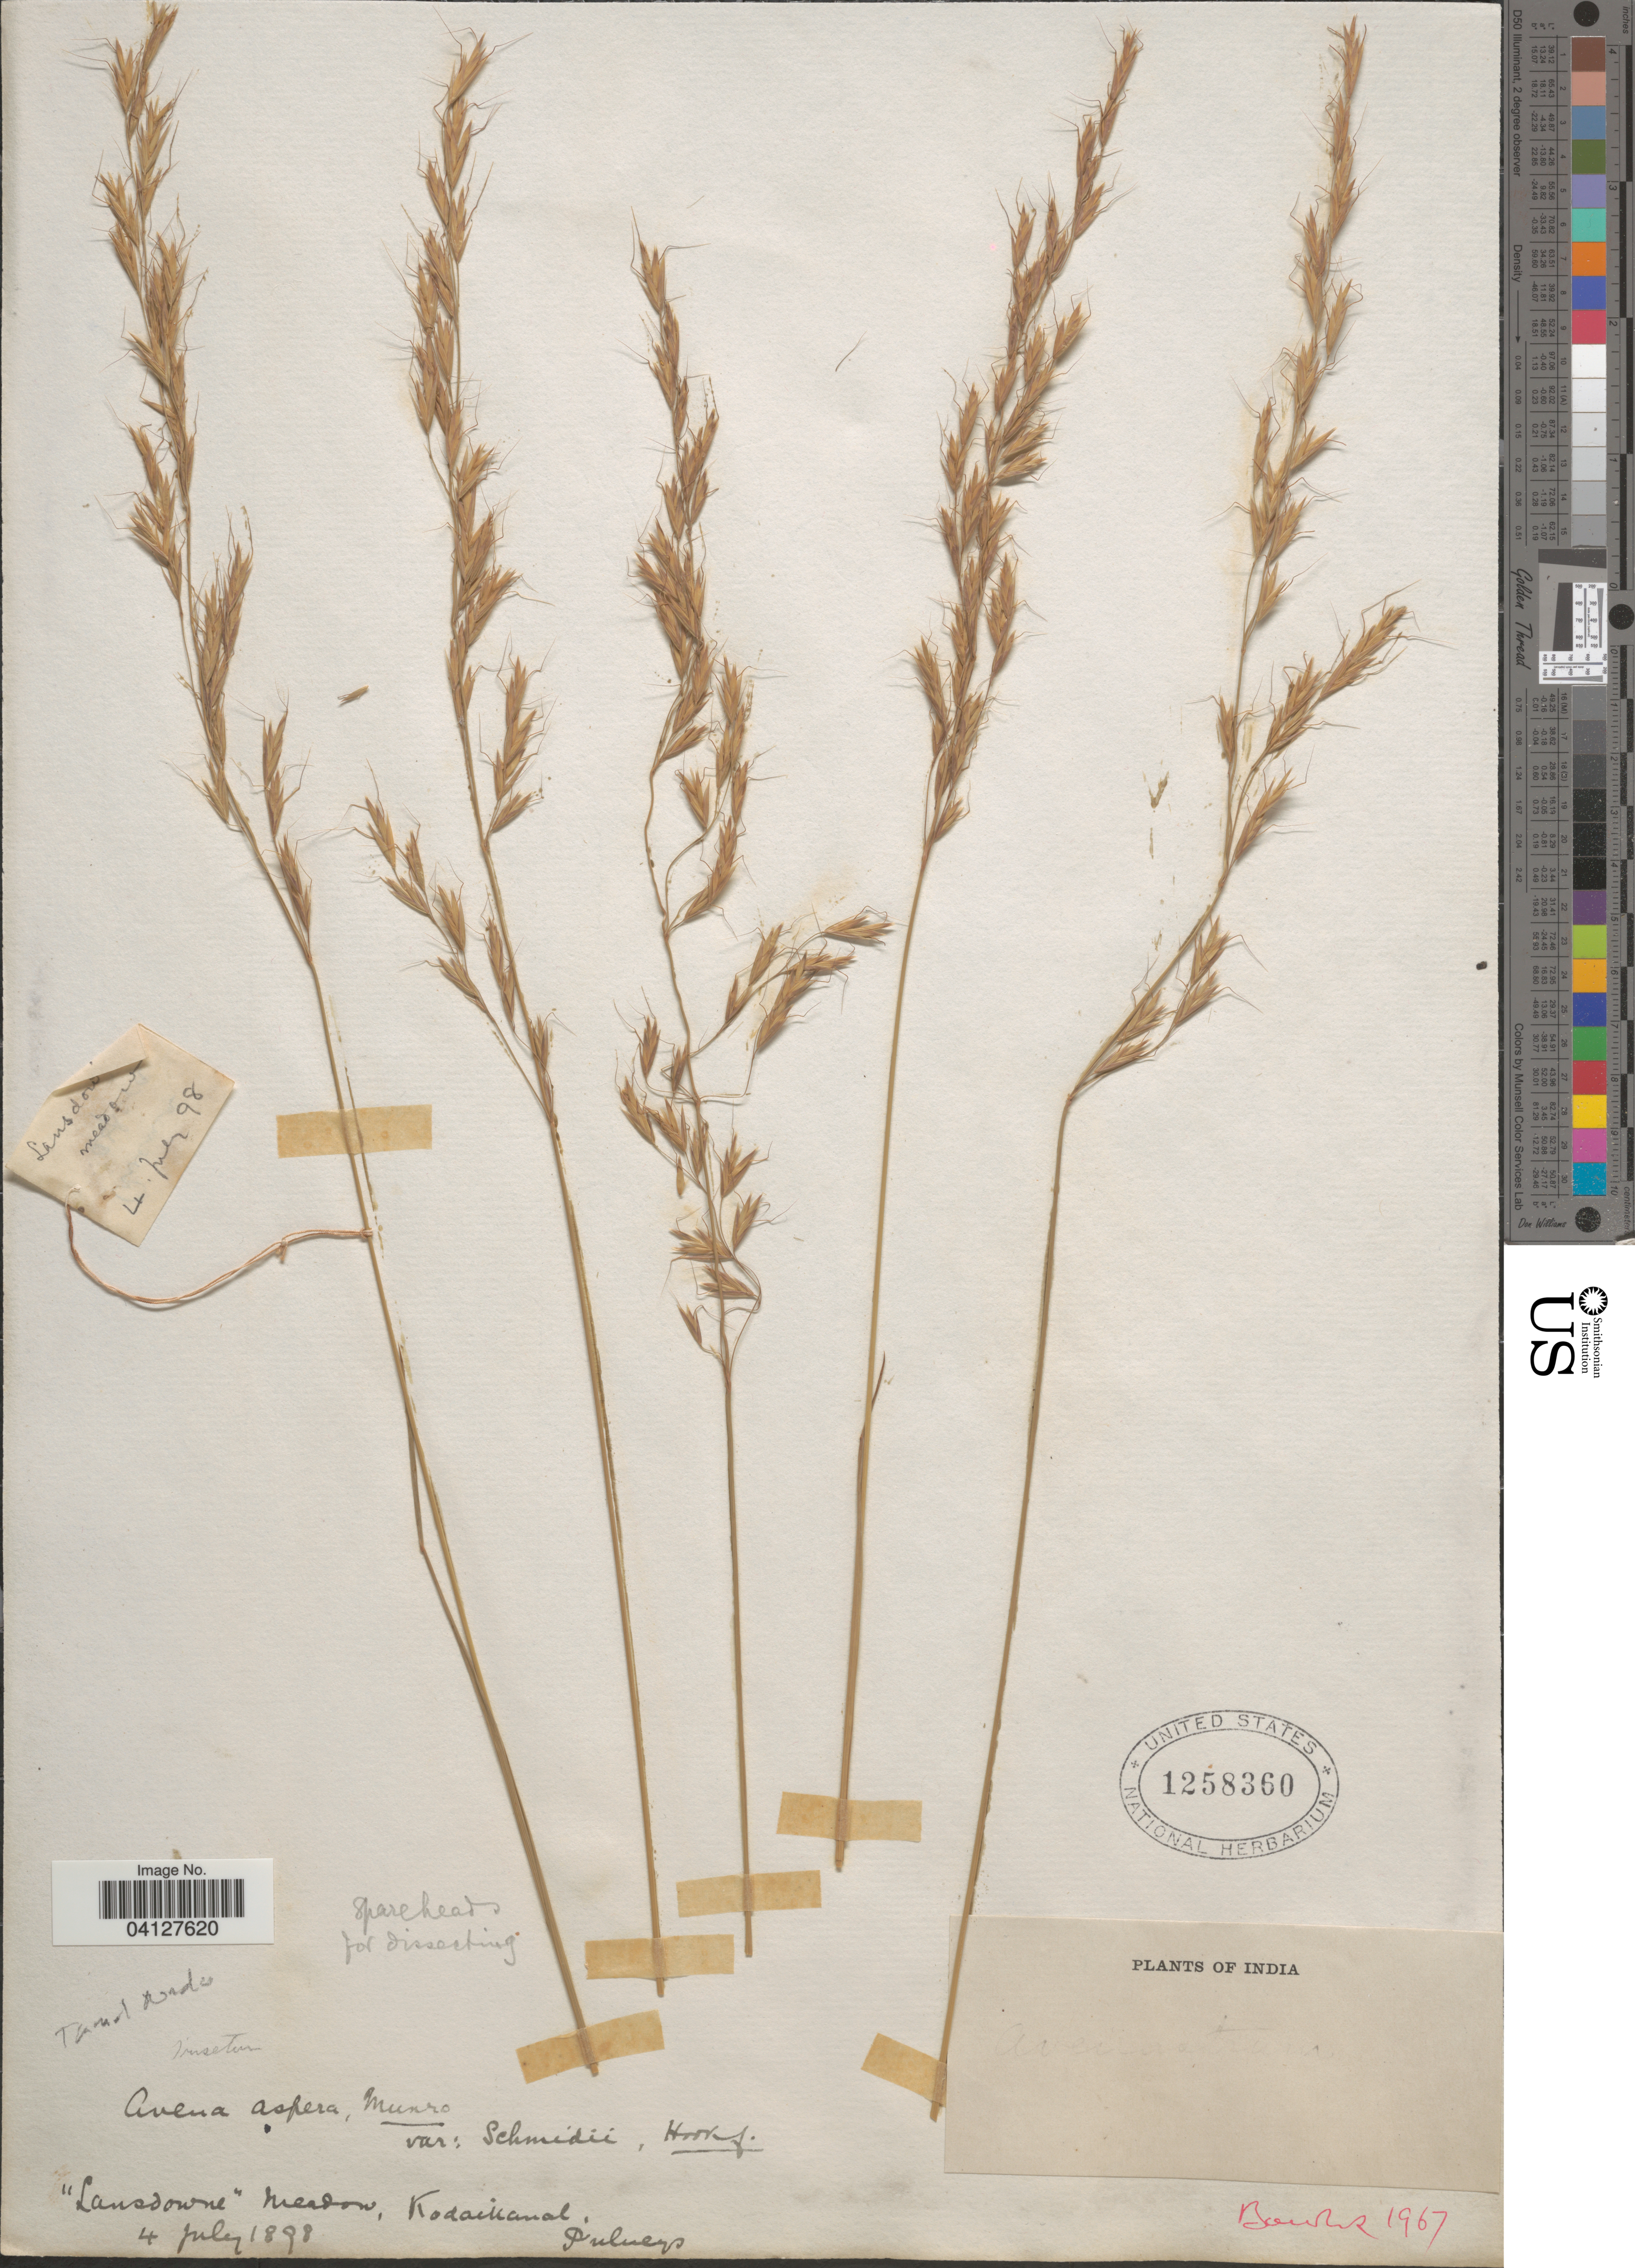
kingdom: Plantae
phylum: Tracheophyta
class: Liliopsida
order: Poales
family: Poaceae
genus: Avena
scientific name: Avena aspera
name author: Munro ex Thwaites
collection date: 1898-07-04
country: India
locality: Lansdowne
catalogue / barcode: US 1258360